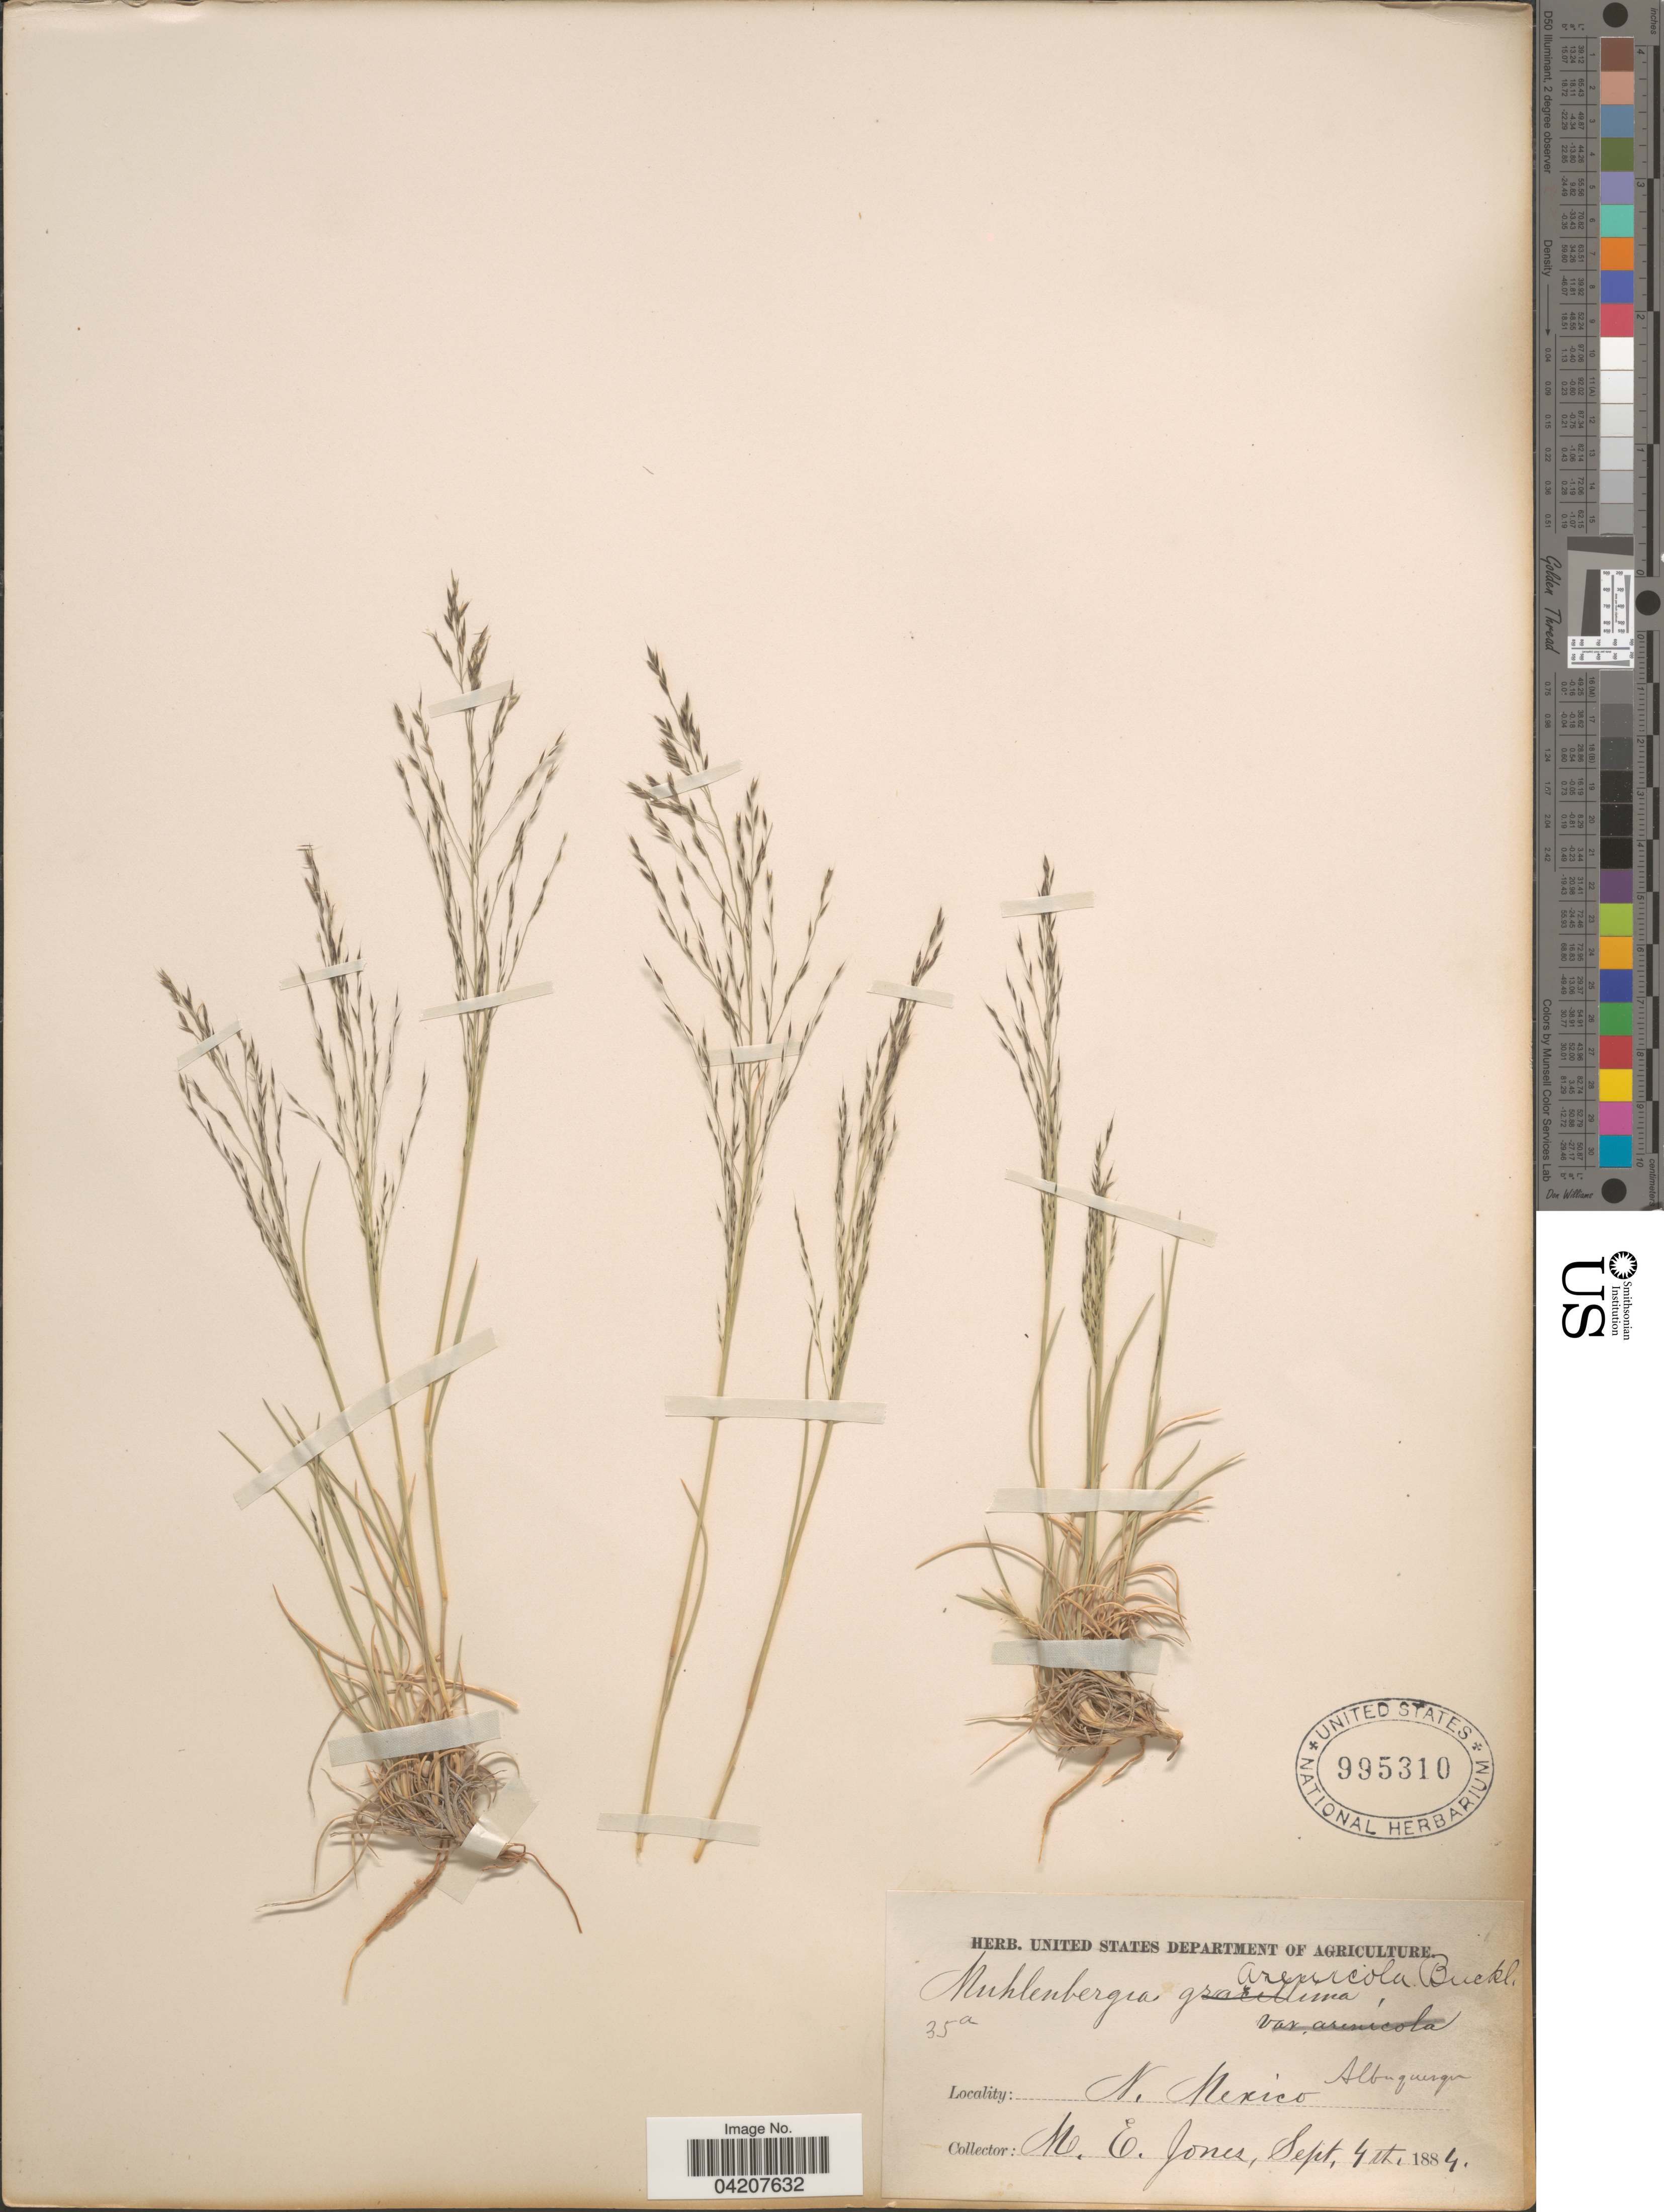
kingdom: Plantae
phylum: Tracheophyta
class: Liliopsida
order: Poales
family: Poaceae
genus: Muhlenbergia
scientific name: Muhlenbergia arenicola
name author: Buckley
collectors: M. E. Jones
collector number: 35a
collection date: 1884-09-04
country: United States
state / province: New Mexico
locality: Albuquerque.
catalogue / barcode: US 995310